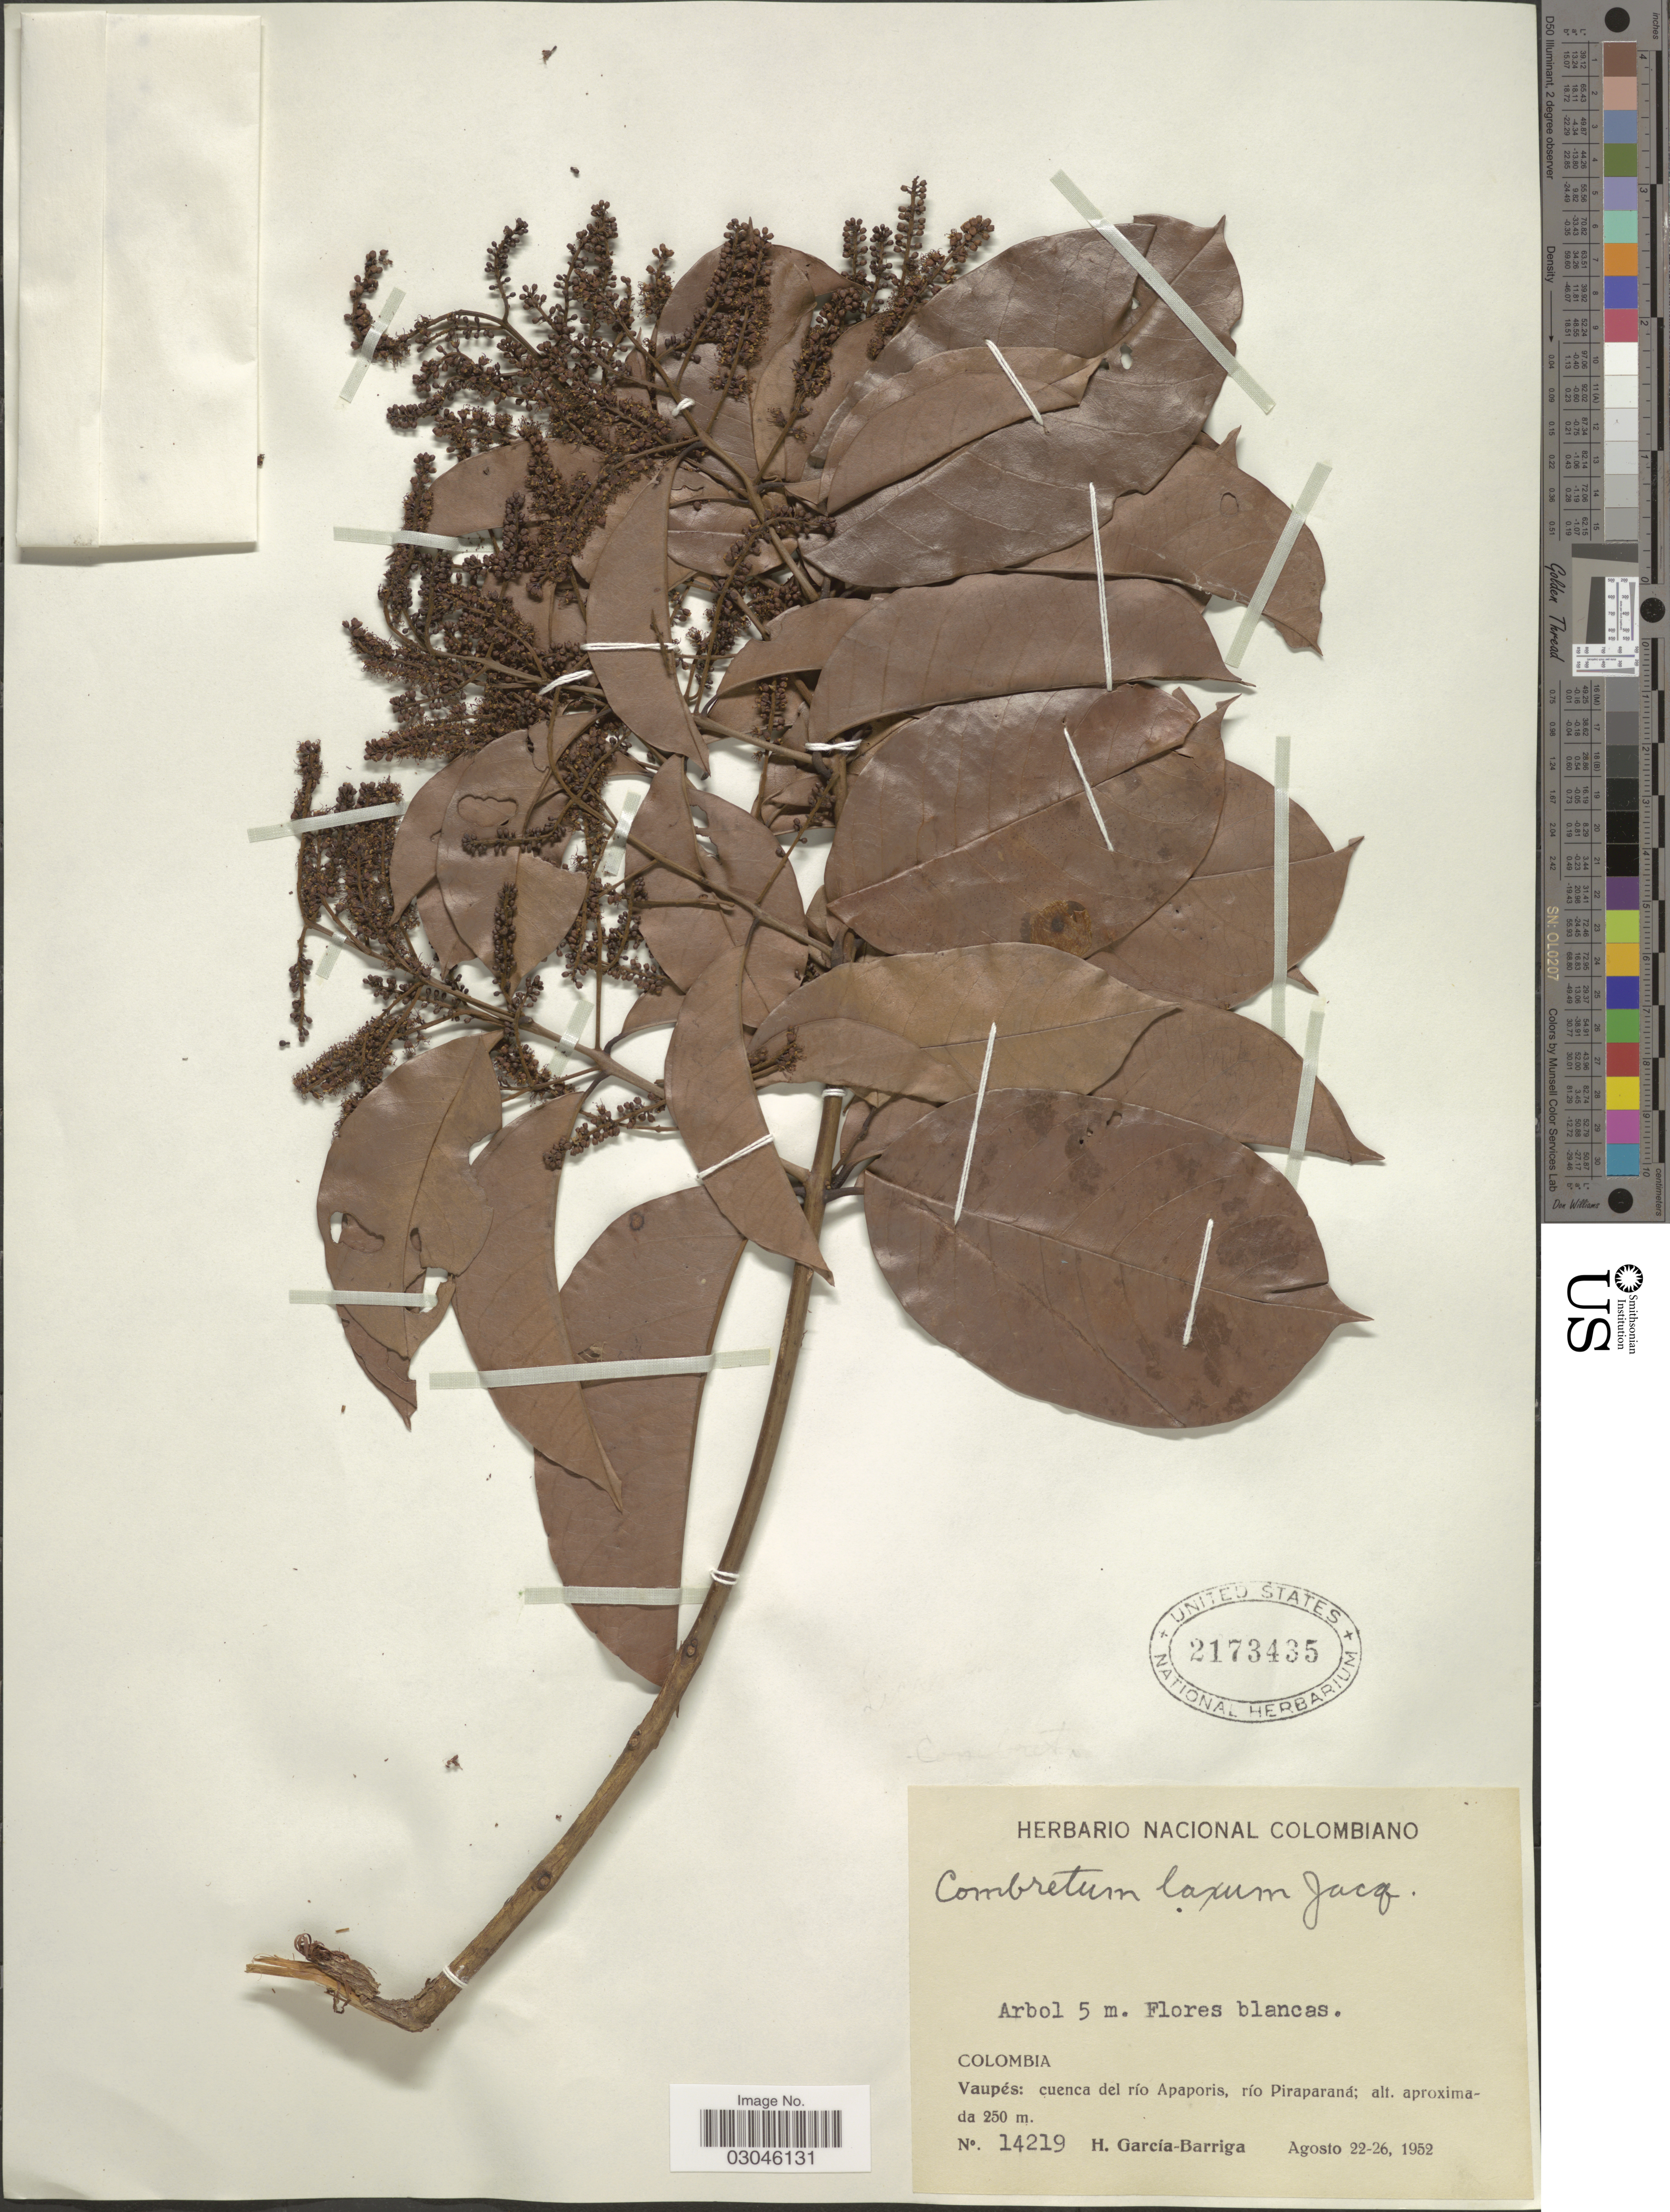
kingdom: Plantae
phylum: Tracheophyta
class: Magnoliopsida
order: Myrtales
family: Combretaceae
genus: Combretum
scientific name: Combretum laxum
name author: Jacq.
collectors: H. García Barriga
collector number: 14219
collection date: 1952-08-22/1952-08-26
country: Colombia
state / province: Vaupés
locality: Cuenca del río Apaporis, río Piraparaná.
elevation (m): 250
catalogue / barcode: US 2173435